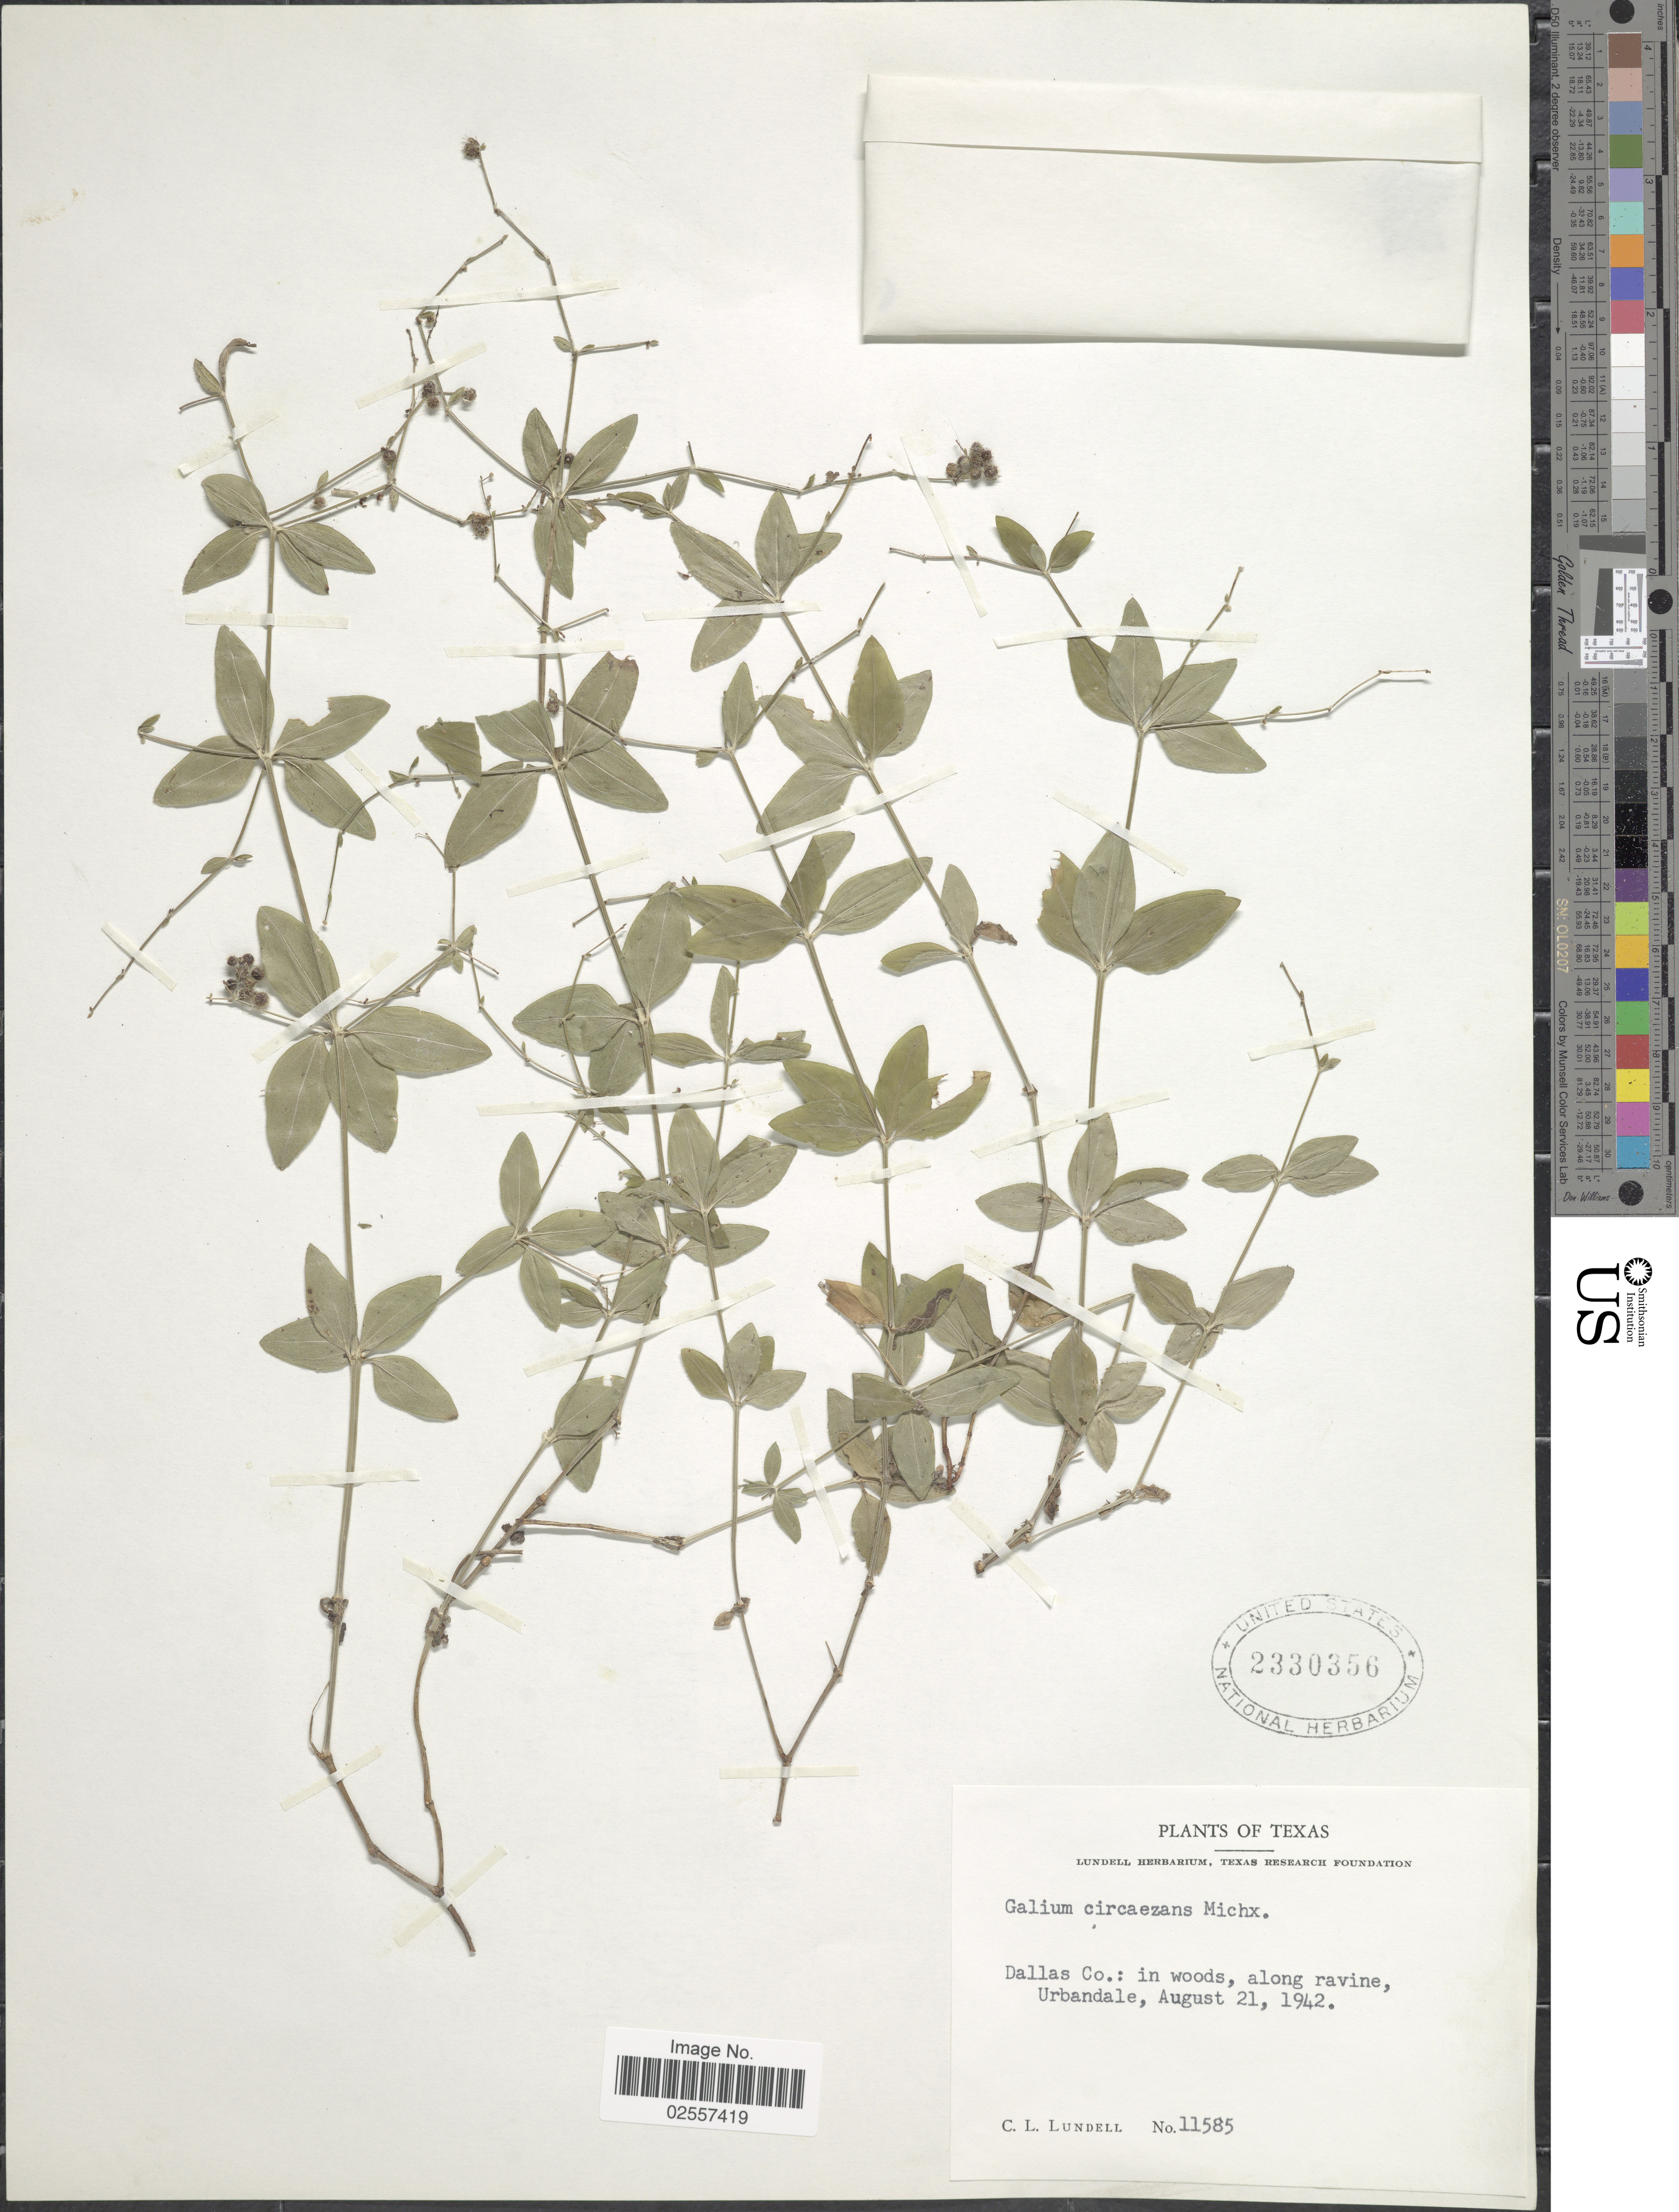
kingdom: Plantae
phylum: Tracheophyta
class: Magnoliopsida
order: Gentianales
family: Rubiaceae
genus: Galium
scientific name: Galium circaezans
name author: Michx.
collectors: C. L. Lundell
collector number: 11585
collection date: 1942-08-21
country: United States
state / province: Texas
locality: Dallas Co.: along ravine, Urbandale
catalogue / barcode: US 2330356